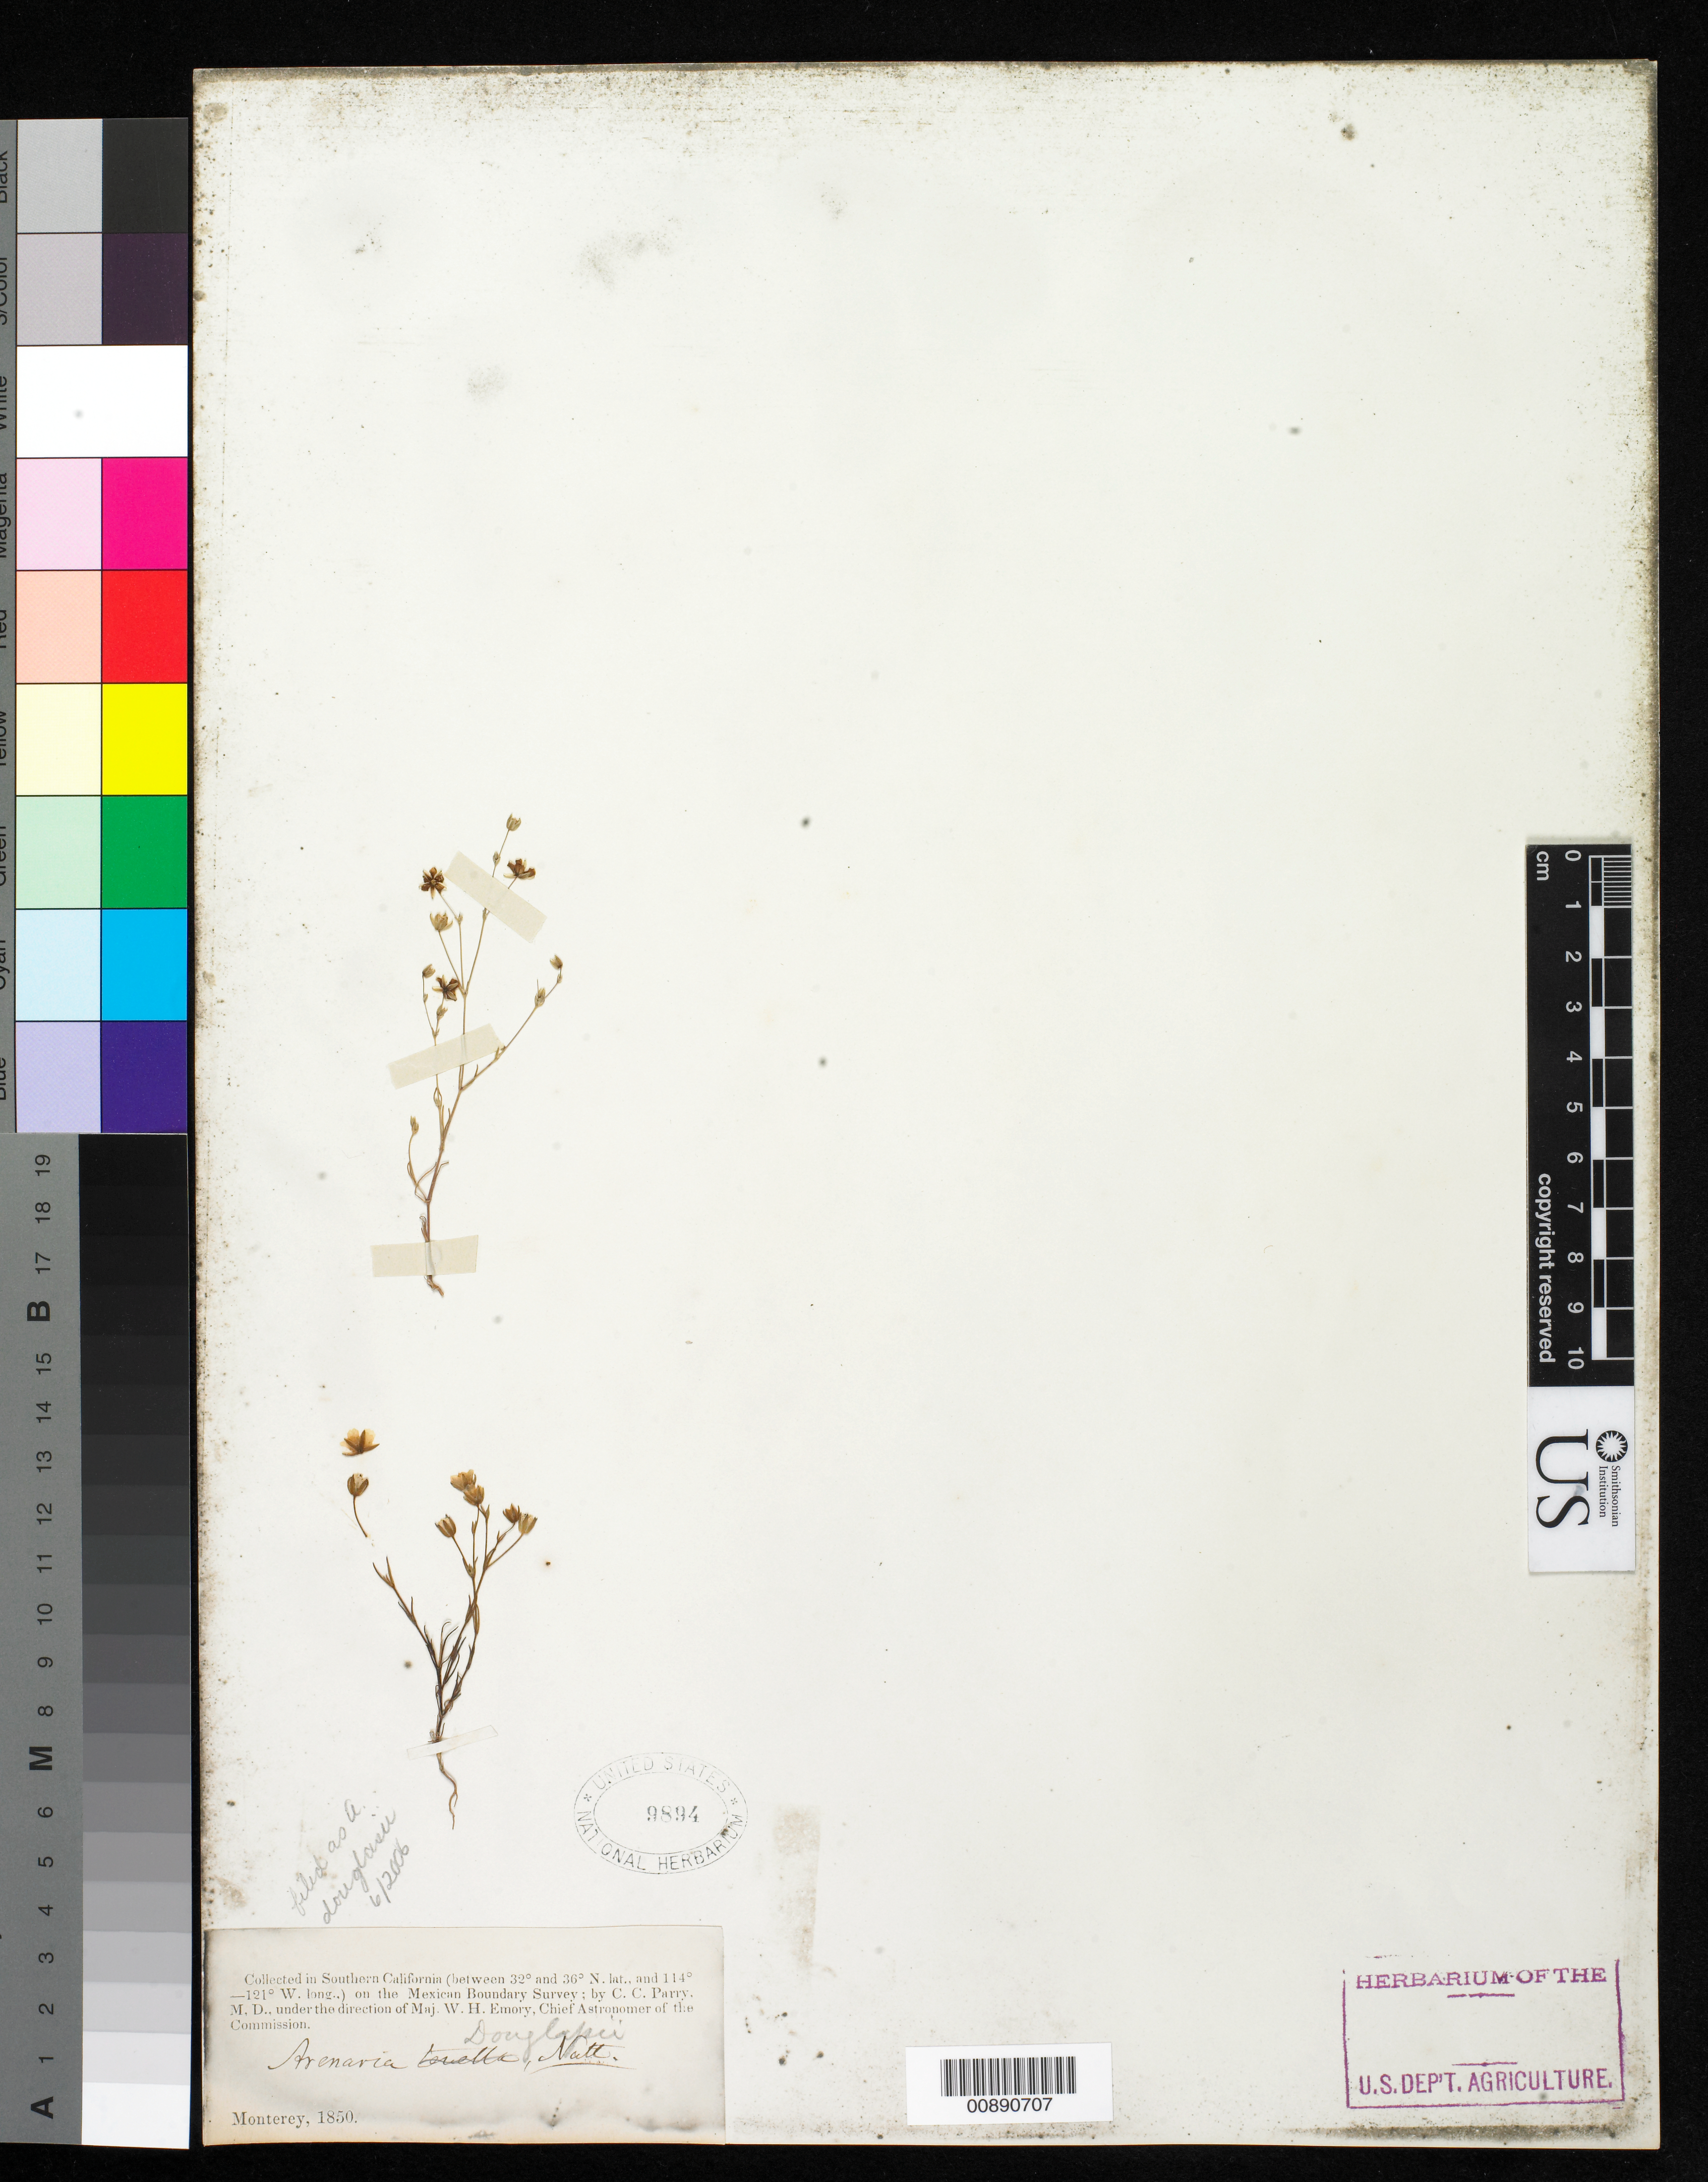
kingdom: Plantae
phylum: Tracheophyta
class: Magnoliopsida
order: Caryophyllales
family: Caryophyllaceae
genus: Arenaria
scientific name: Arenaria douglasii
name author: Fenzl ex Torr. & A. Gray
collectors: C. C. Parry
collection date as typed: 1850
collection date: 1850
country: United States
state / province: California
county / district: Monterey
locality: Monterey, Southern California.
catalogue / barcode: US 9894